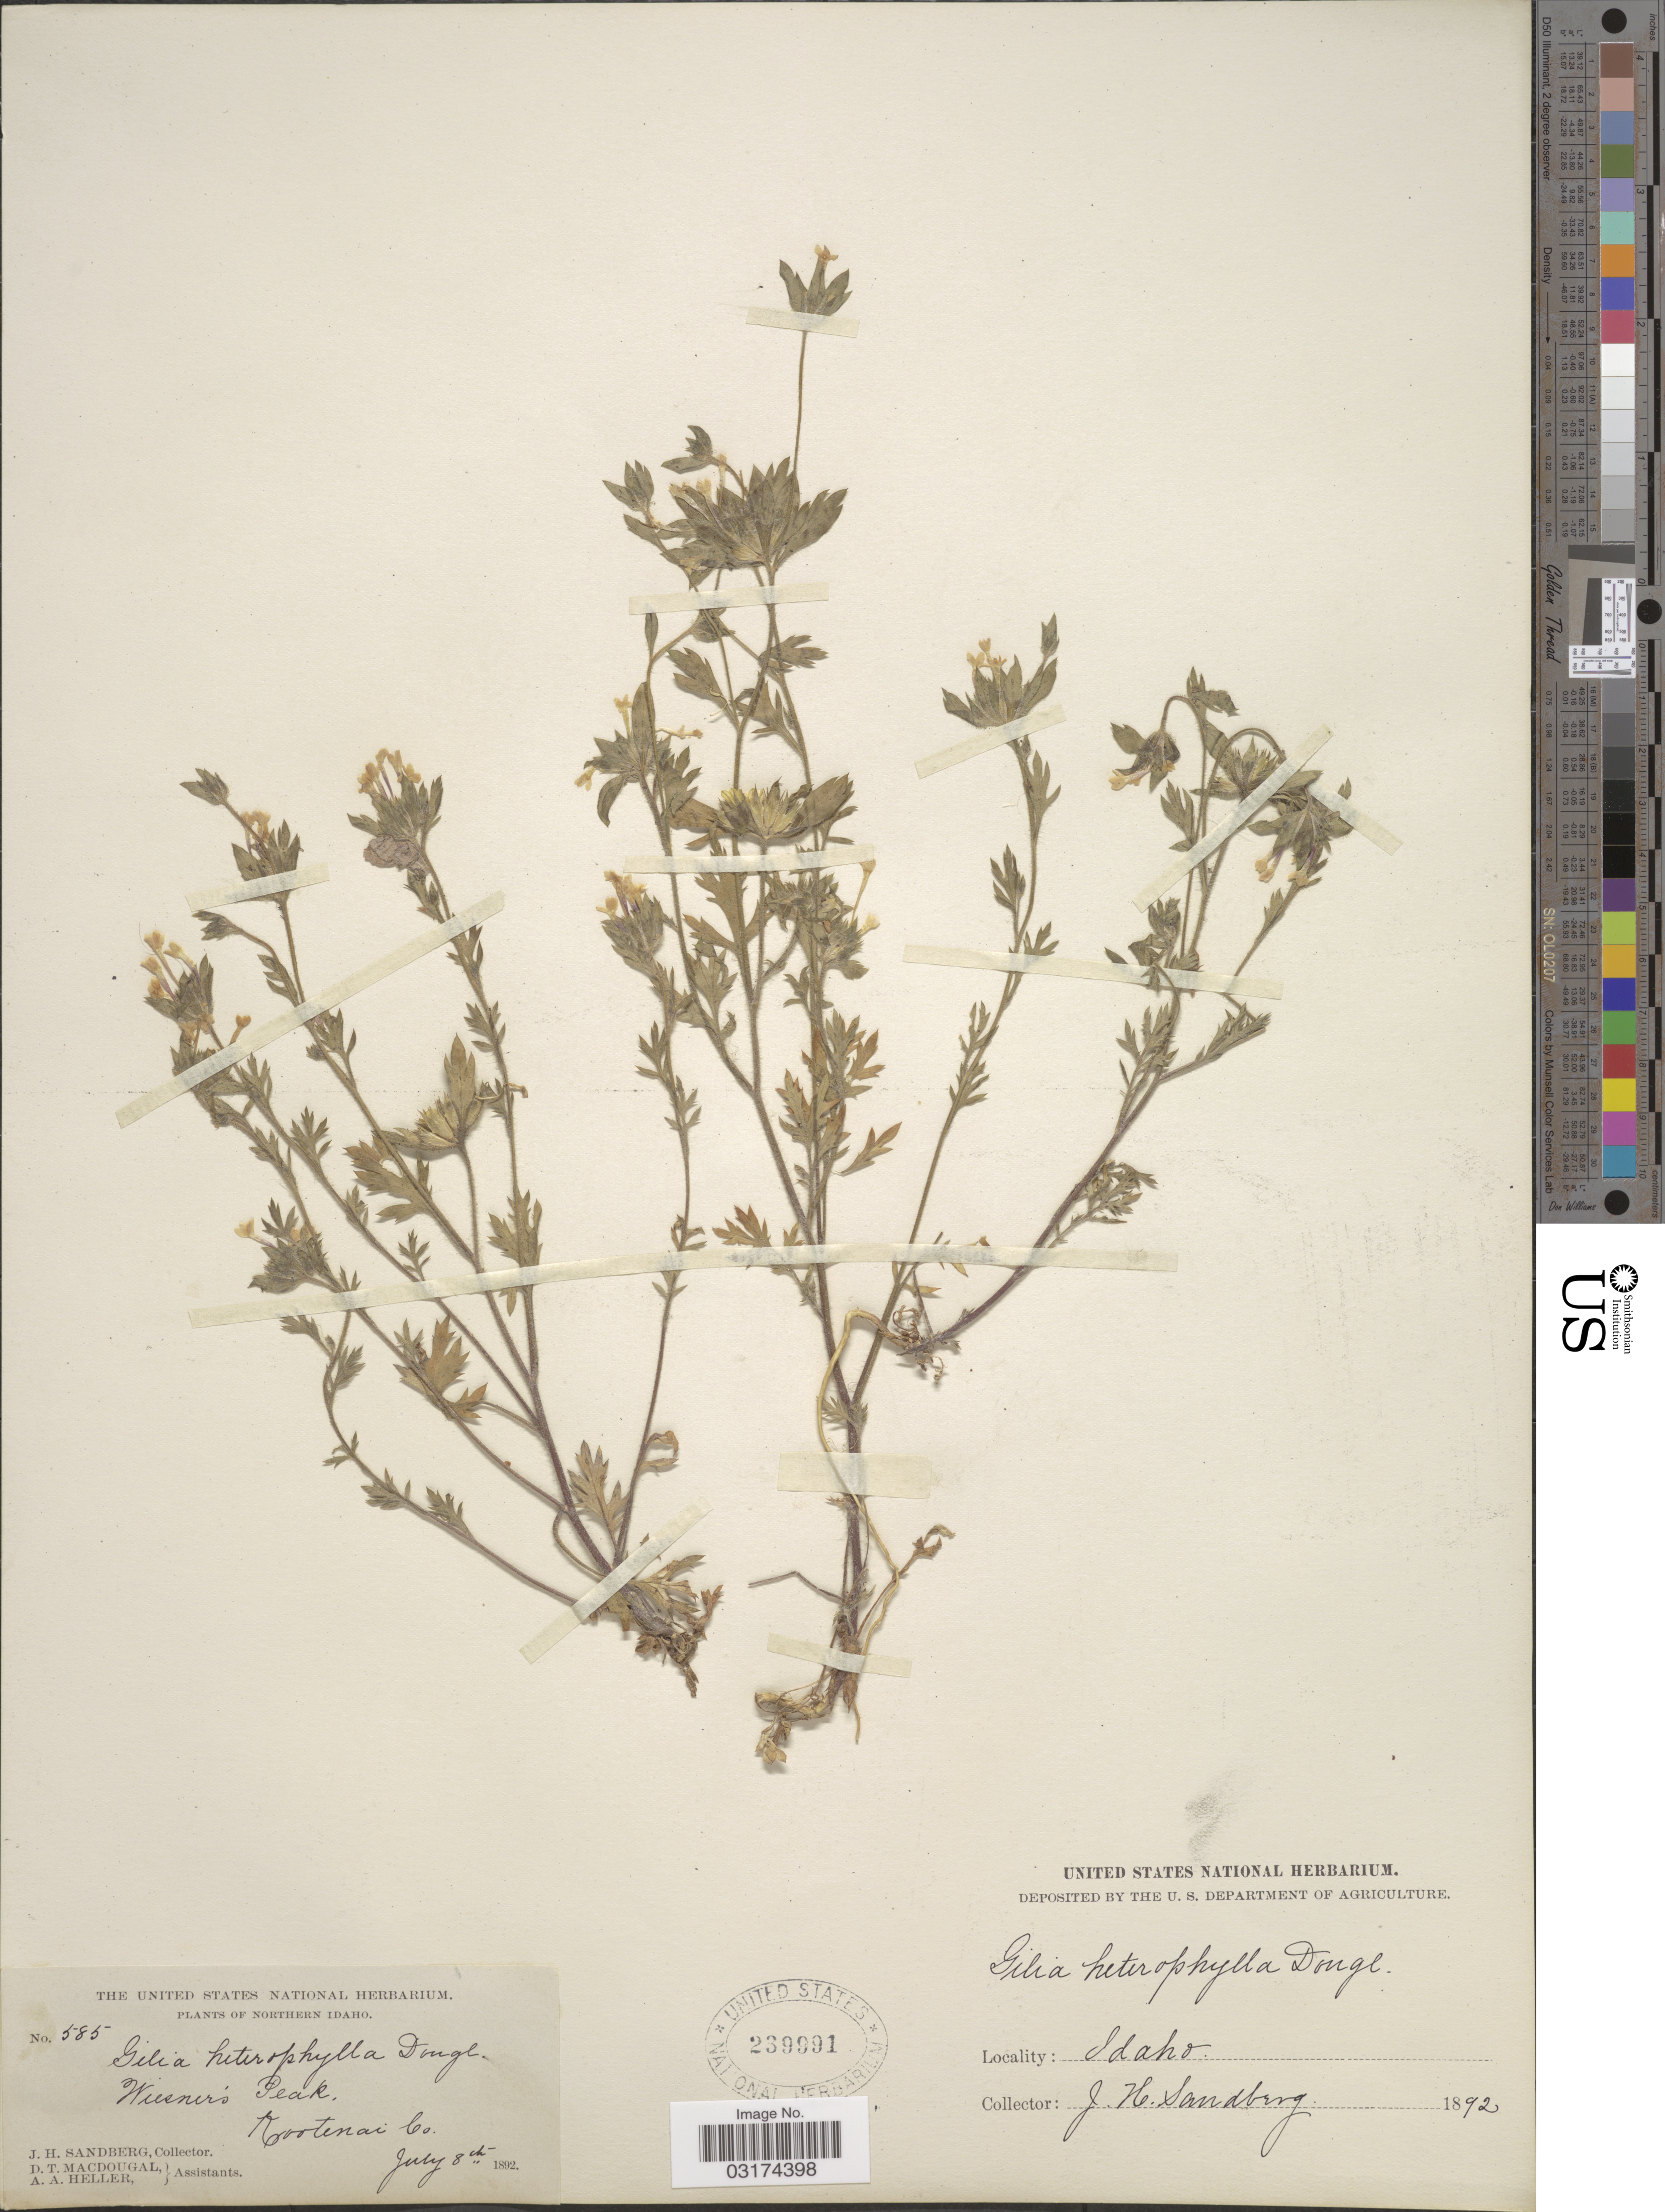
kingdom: Plantae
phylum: Tracheophyta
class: Magnoliopsida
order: Ericales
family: Polemoniaceae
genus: Collomia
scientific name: Collomia heterophylla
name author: Hook.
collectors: J. H. Sandberg, D. T. MacDougal & A. A. Heller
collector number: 585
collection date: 1892-07-08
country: United States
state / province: Idaho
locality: Northern Idaho. Weisner's Peak, Kootenai Co.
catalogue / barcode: US 2339991